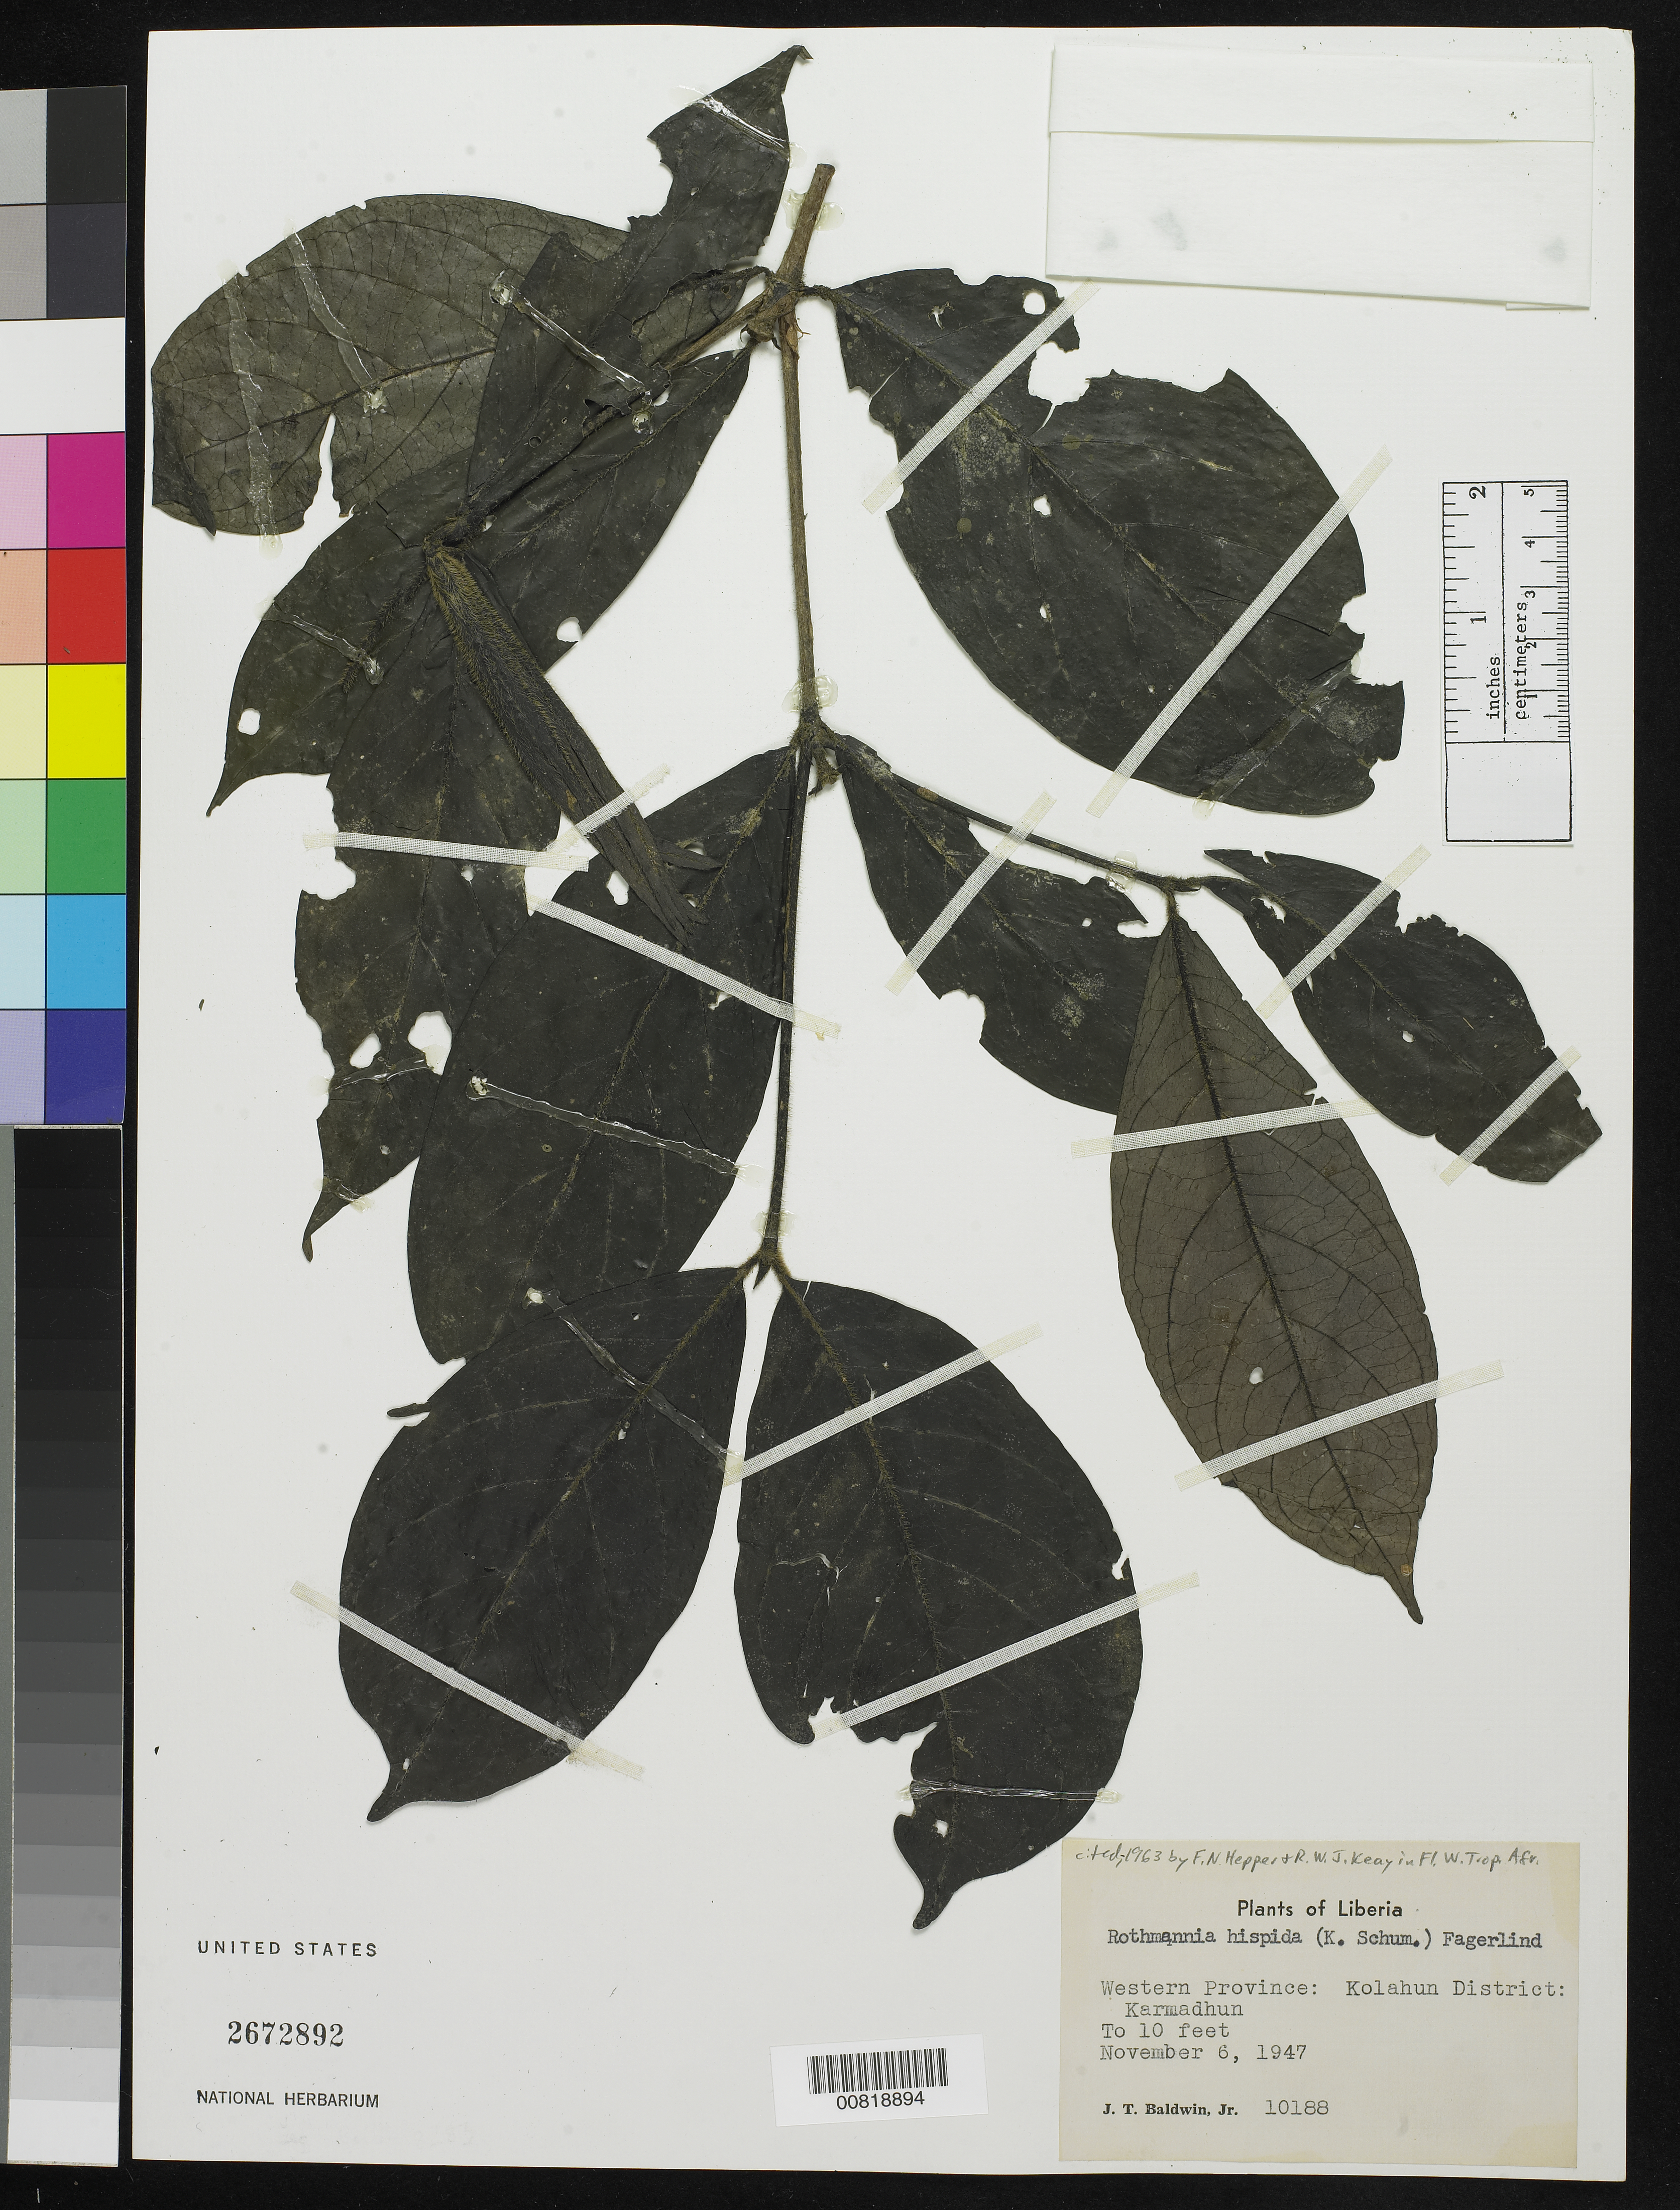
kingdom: Plantae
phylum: Tracheophyta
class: Magnoliopsida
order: Gentianales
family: Rubiaceae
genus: Rothmannia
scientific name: Rothmannia hispida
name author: (K. Schum.) Fagerl.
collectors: J. T. Baldwin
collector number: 10188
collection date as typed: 6 Nov 1947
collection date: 1947-11-06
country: Liberia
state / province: Lofa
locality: Western Province: Kolahun District, Karmadhun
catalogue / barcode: US 2672892